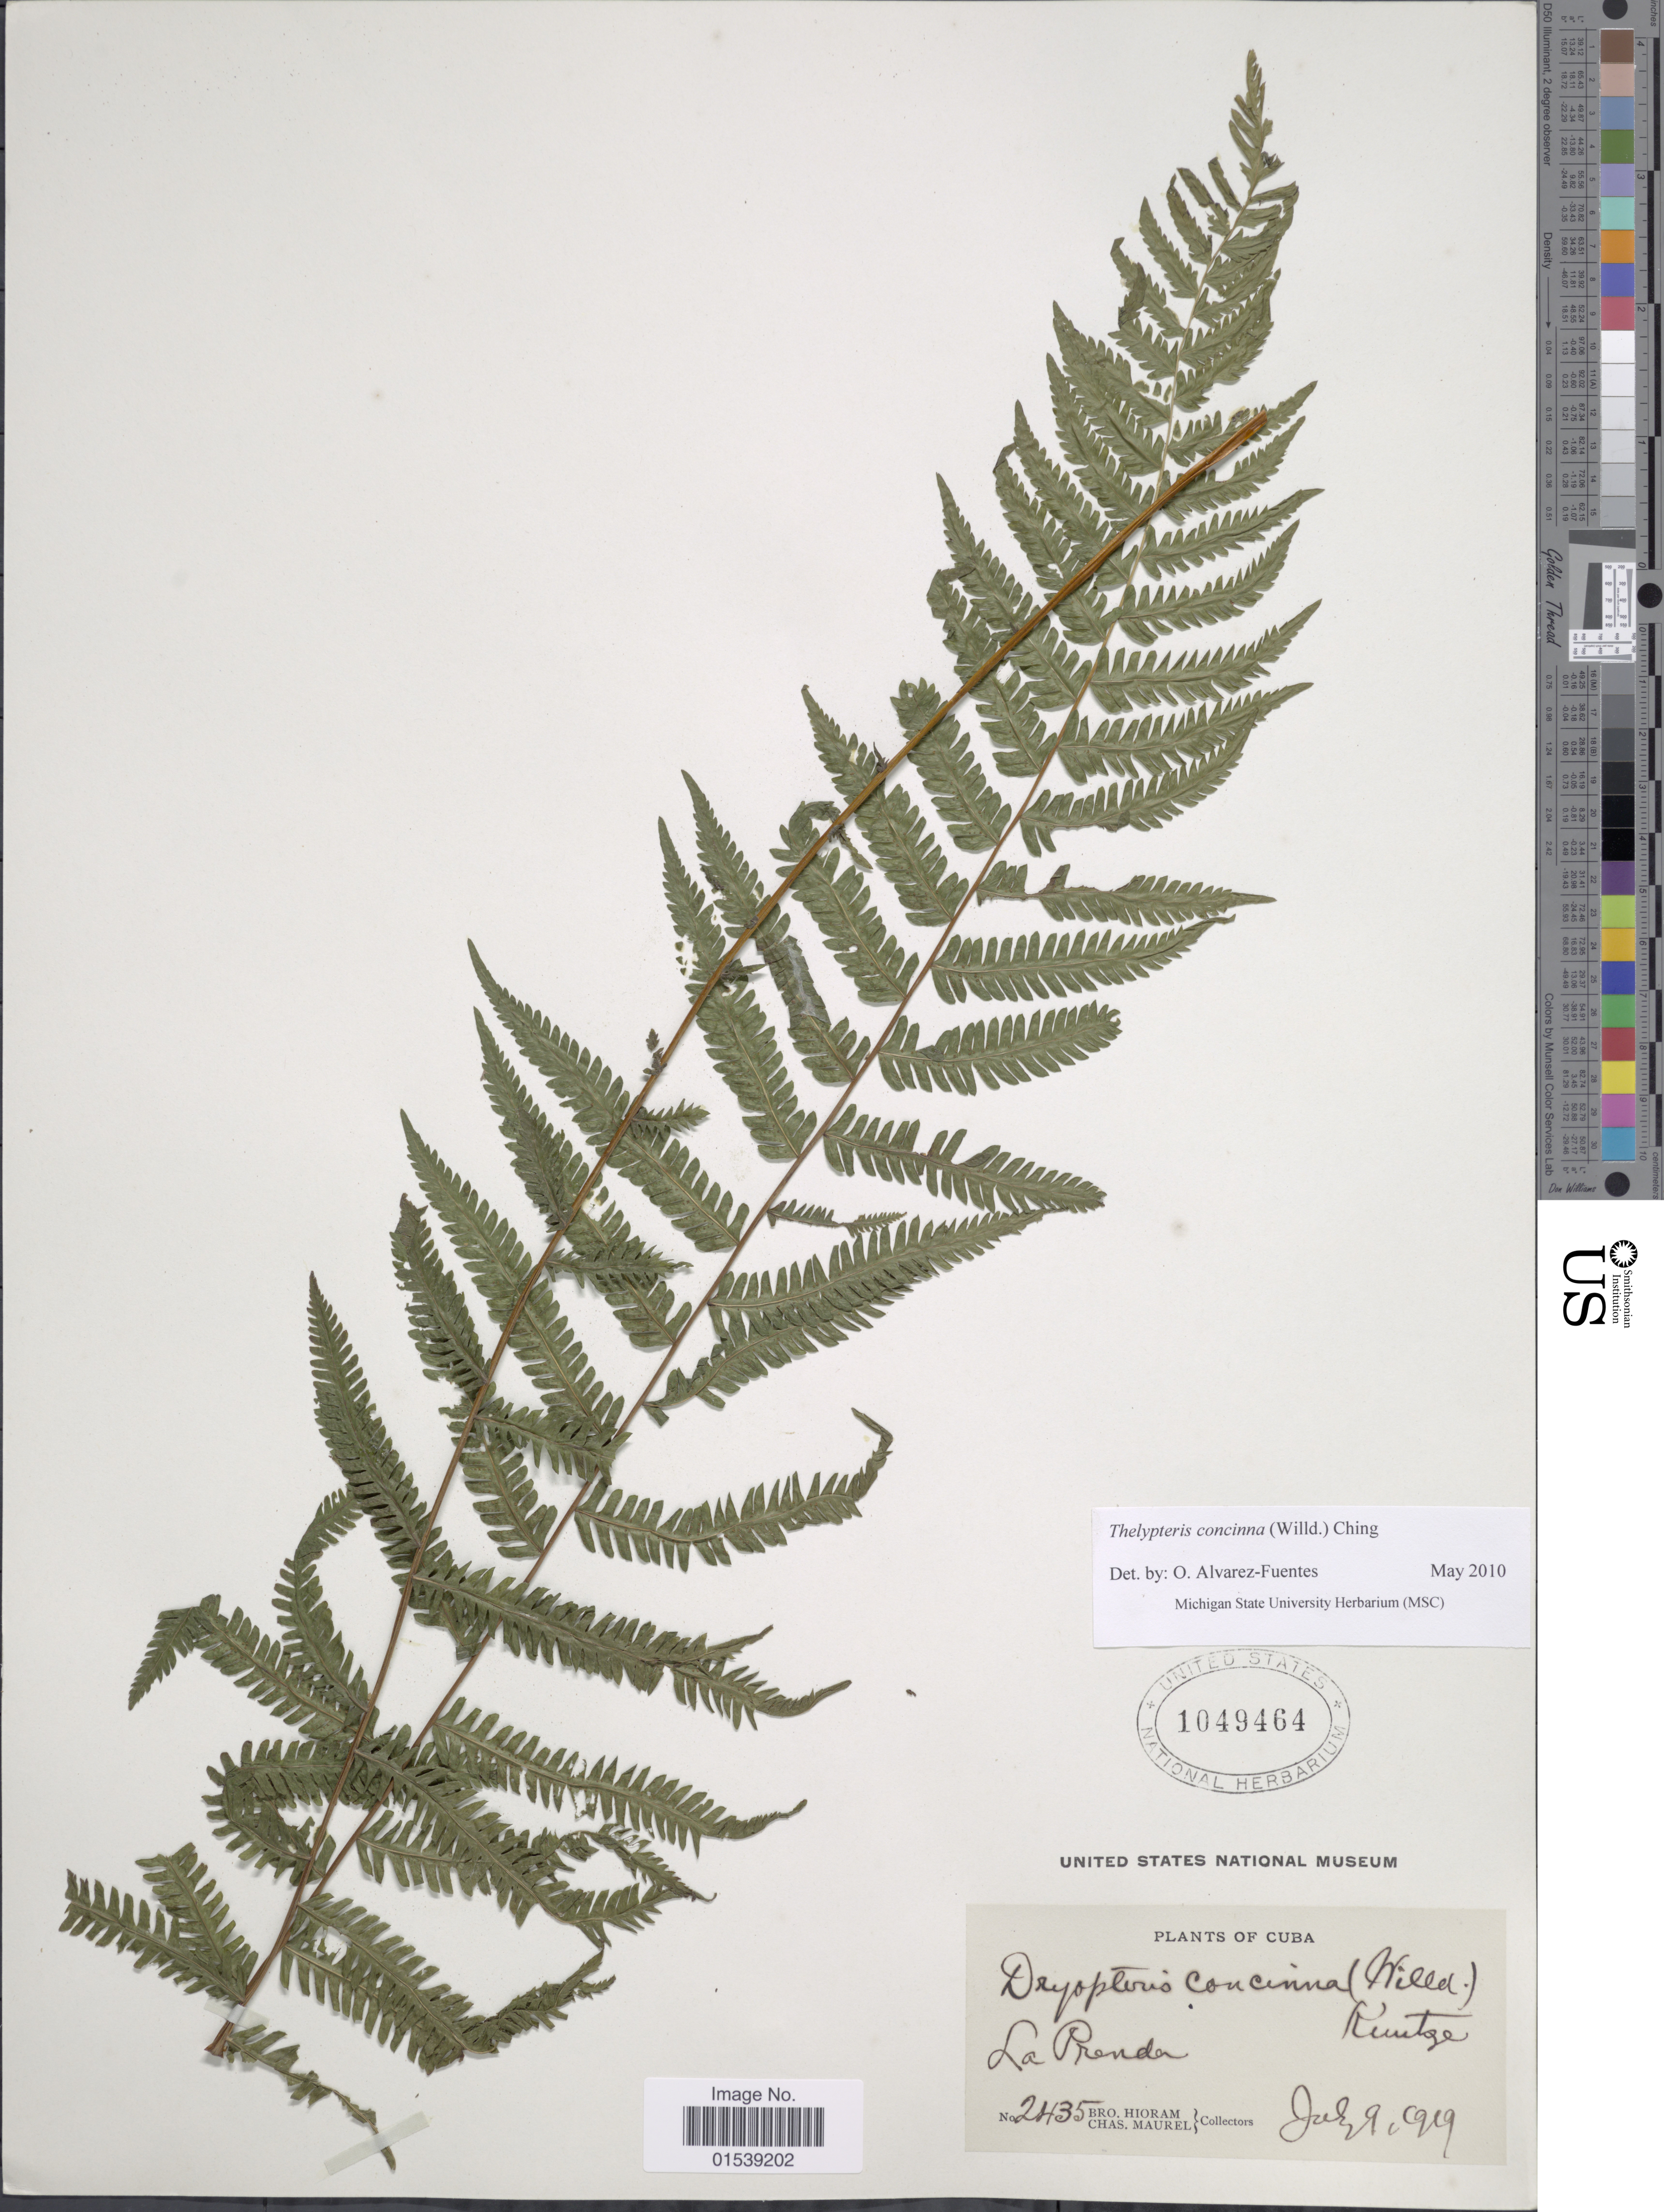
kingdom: Plantae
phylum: Tracheophyta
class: Polypodiopsida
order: Polypodiales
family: Thelypteridaceae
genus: Amauropelta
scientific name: Amauropelta concinna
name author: (Willd.) Pic. Serm.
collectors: Bro. Hioram & C. Maurel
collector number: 2435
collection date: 1919-07-09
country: Cuba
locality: La Prenda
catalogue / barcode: US 1049464